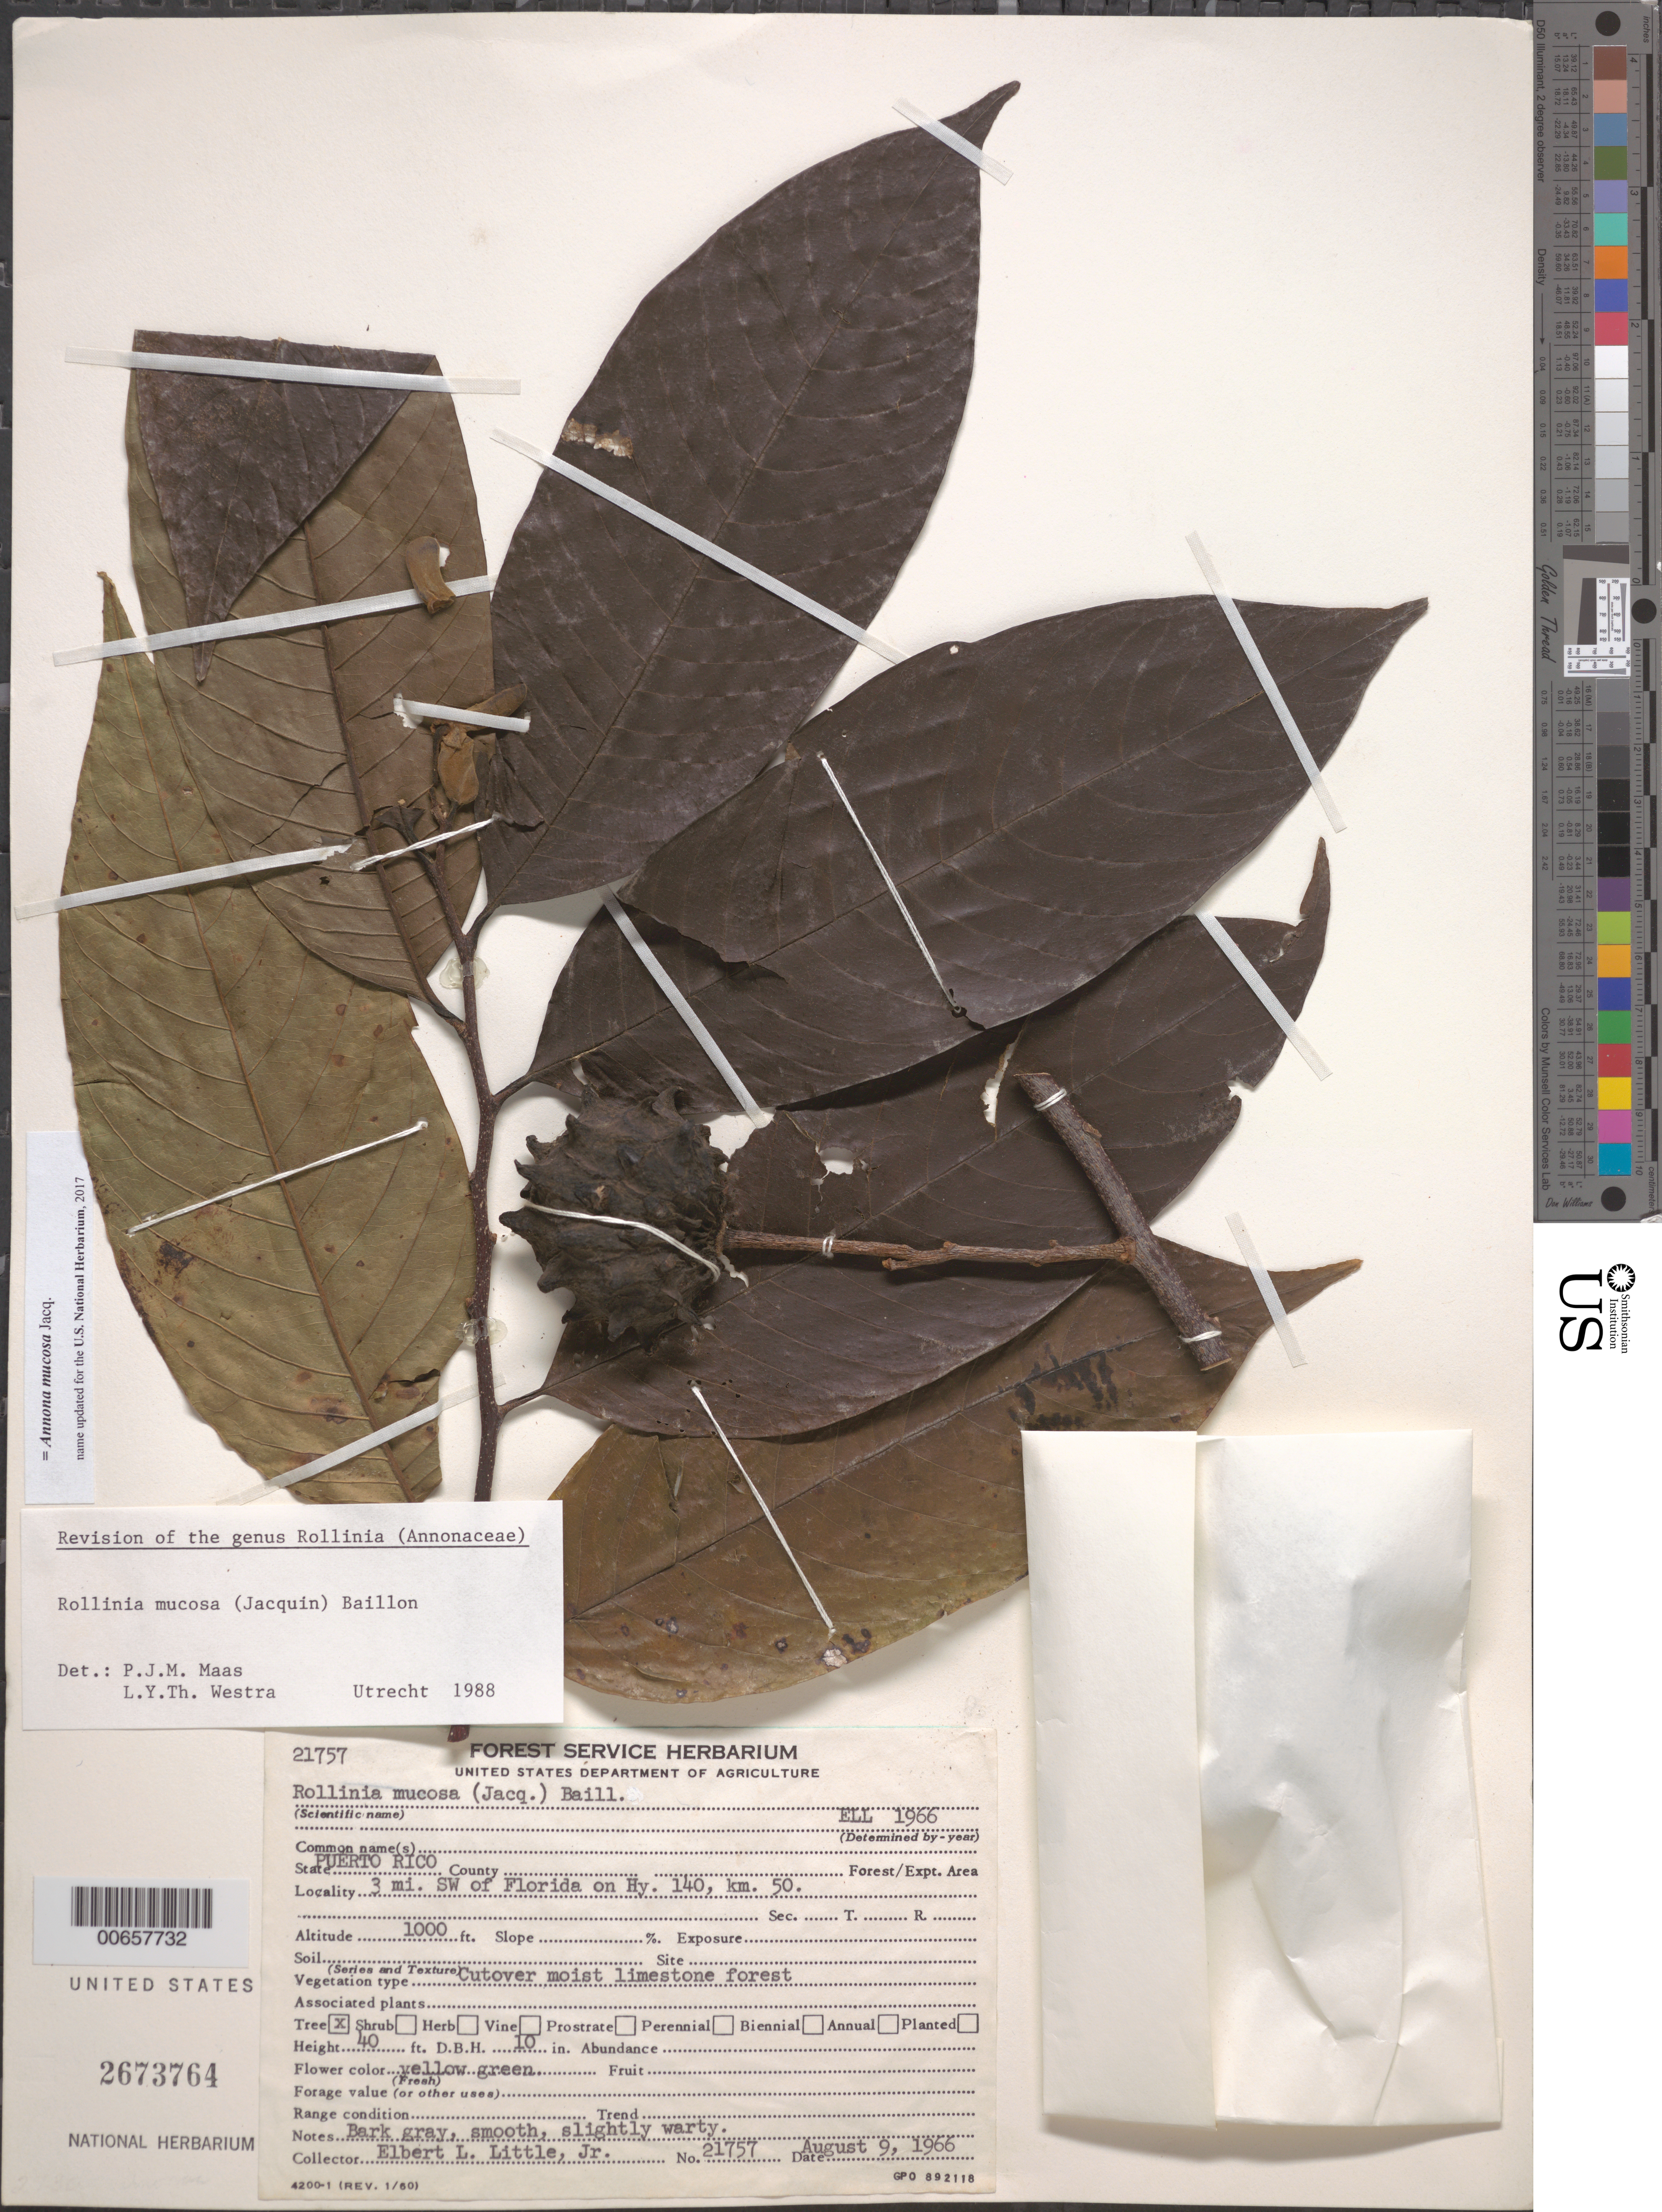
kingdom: Plantae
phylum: Tracheophyta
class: Magnoliopsida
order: Magnoliales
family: Annonaceae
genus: Annona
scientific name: Annona mucosa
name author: Jacq.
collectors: E. L. Little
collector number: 21757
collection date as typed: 09 Aug 1966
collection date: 1966-08-09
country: Puerto Rico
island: Greater Antilles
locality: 3 mi SW of Florida on Hy. 140, km 50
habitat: Cutover moist limestone forest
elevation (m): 305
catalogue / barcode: US 2673764